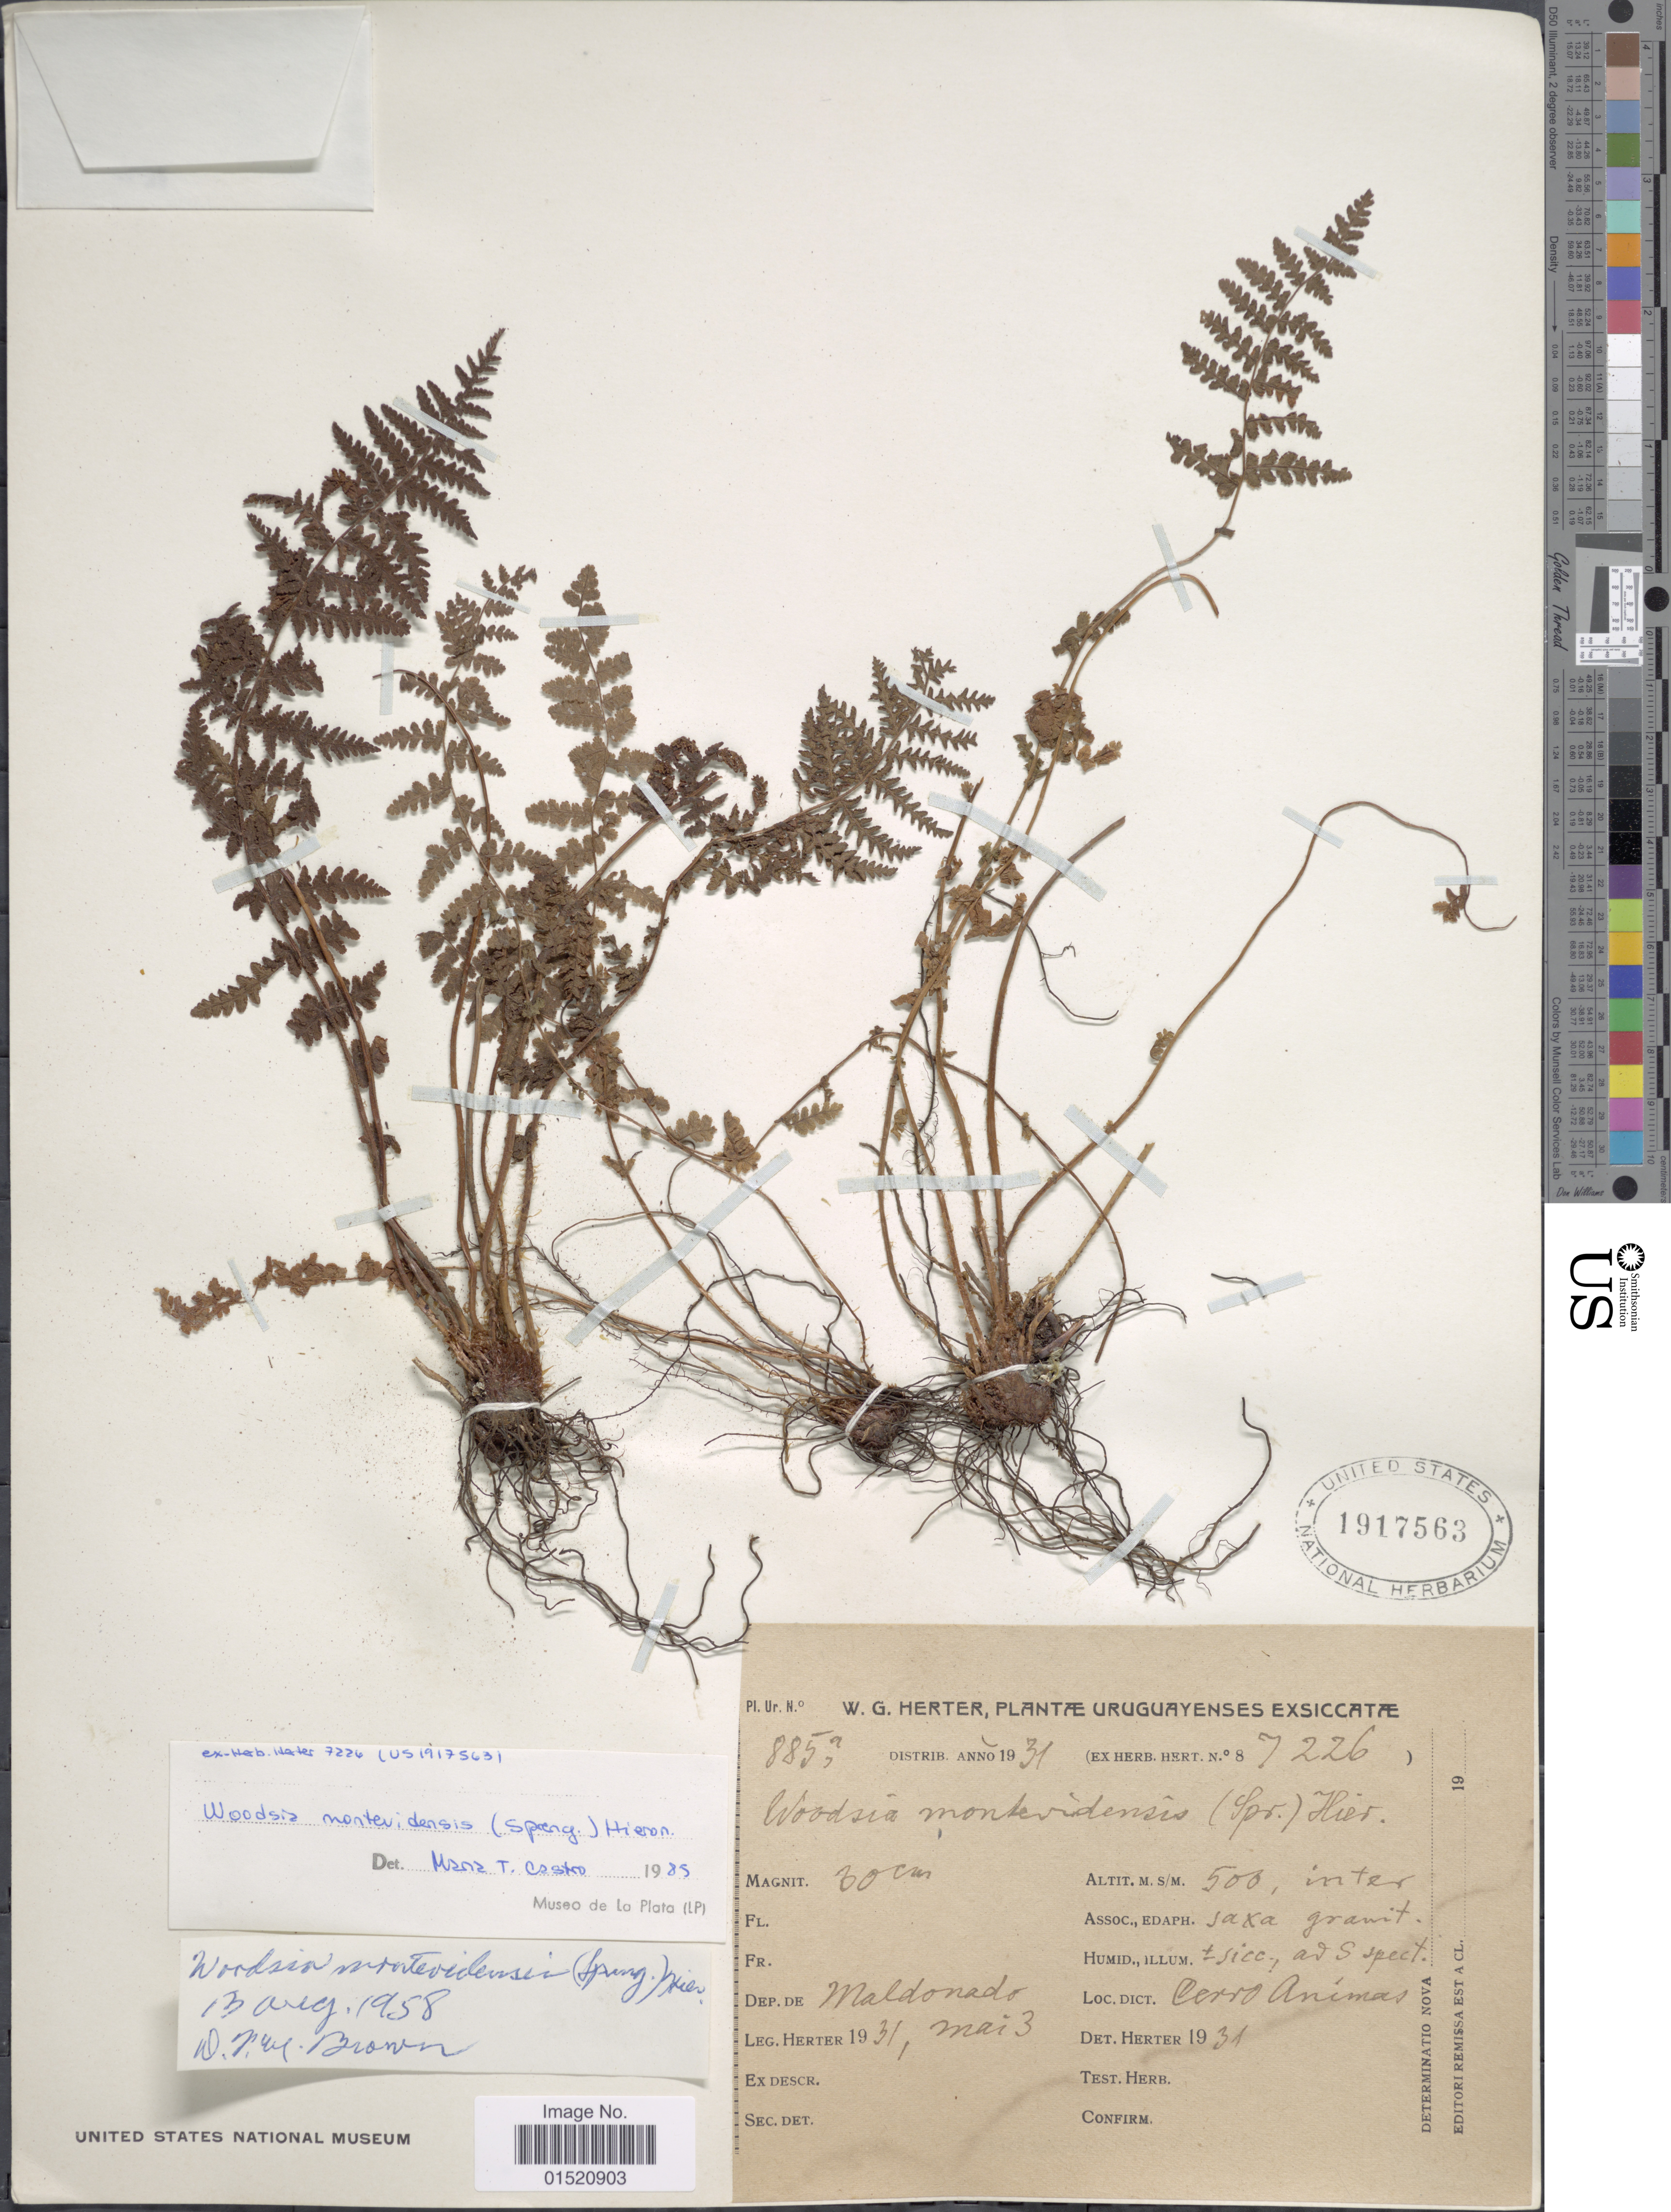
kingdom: Plantae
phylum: Tracheophyta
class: Polypodiopsida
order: Polypodiales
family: Woodsiaceae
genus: Woodsia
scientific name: Woodsia montevidensis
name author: (Spreng.) Hieron.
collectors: W. G. Herter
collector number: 7226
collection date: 1931-05-03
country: Uruguay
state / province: Maldonado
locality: Dep de Maldenado, Cerro Animas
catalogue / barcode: US 1917563